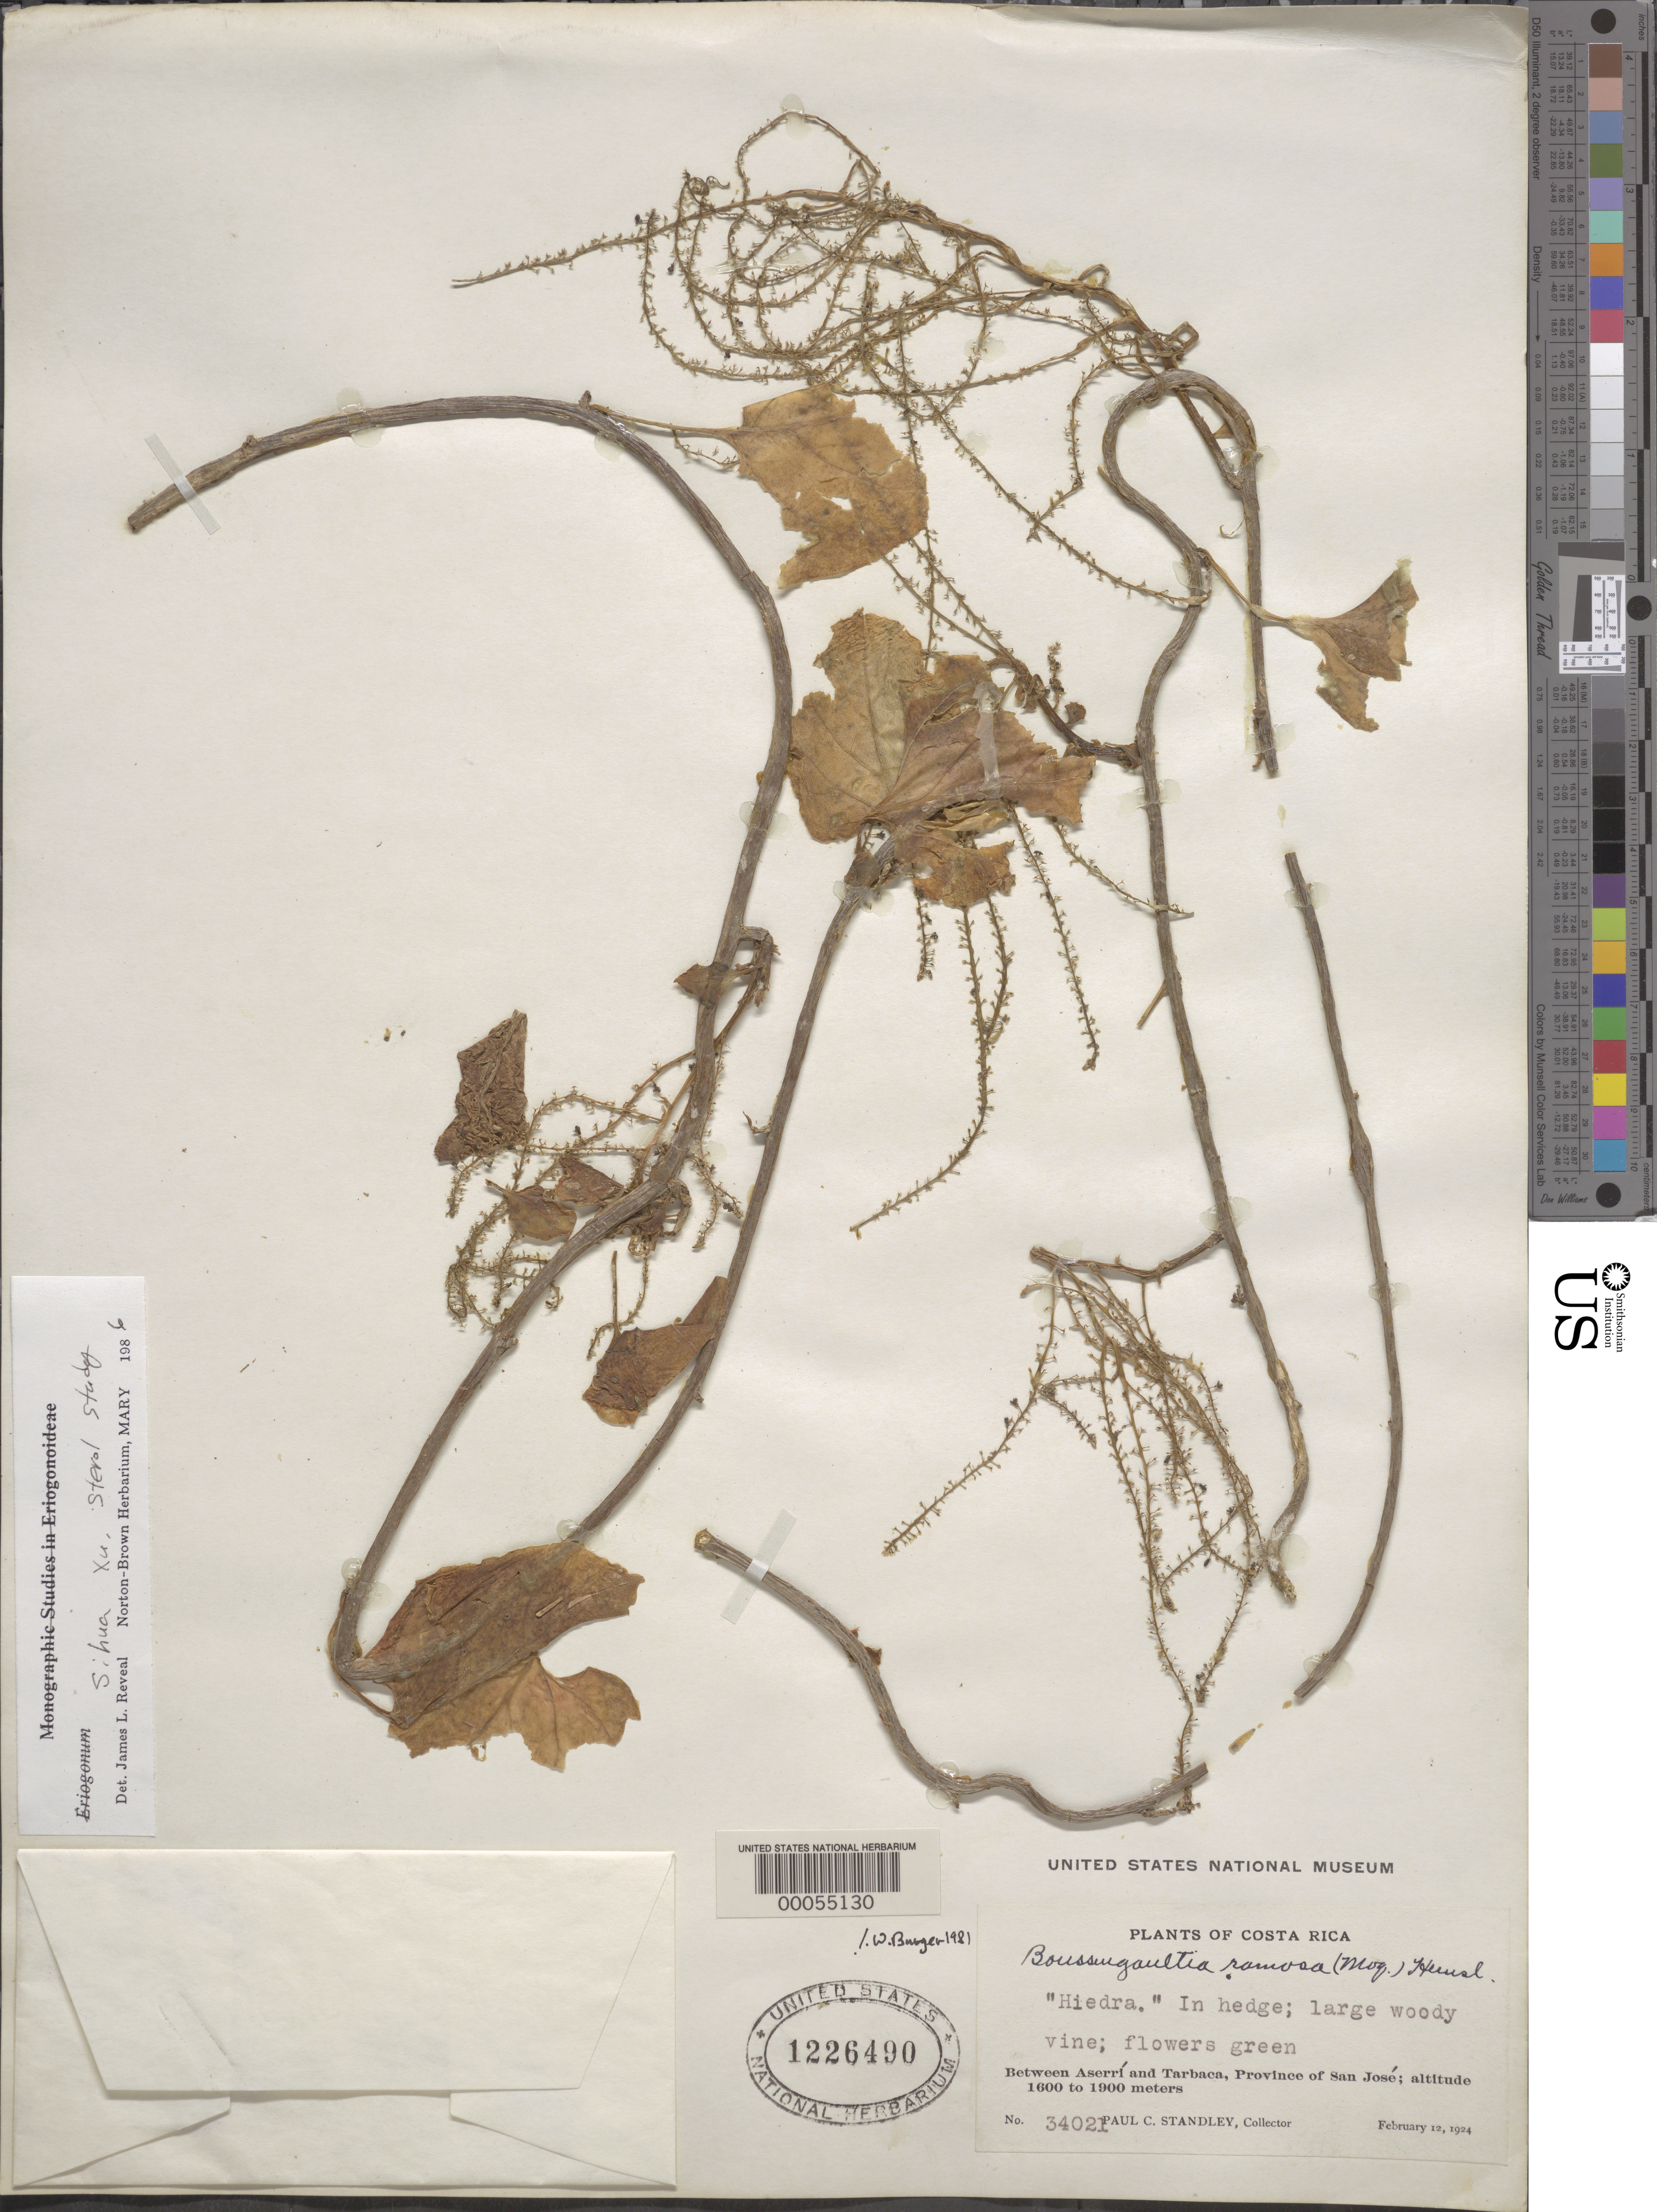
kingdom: Plantae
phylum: Tracheophyta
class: Magnoliopsida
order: Caryophyllales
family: Basellaceae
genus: Anredera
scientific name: Anredera ramosa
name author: (Moq.) Eliasson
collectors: P. C. Standley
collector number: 34021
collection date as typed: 12 Feb 1924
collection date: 1924-02-12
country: Costa Rica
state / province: San José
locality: Between aserri and tarbaca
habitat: In hedge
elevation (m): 1600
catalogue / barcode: US 1226490